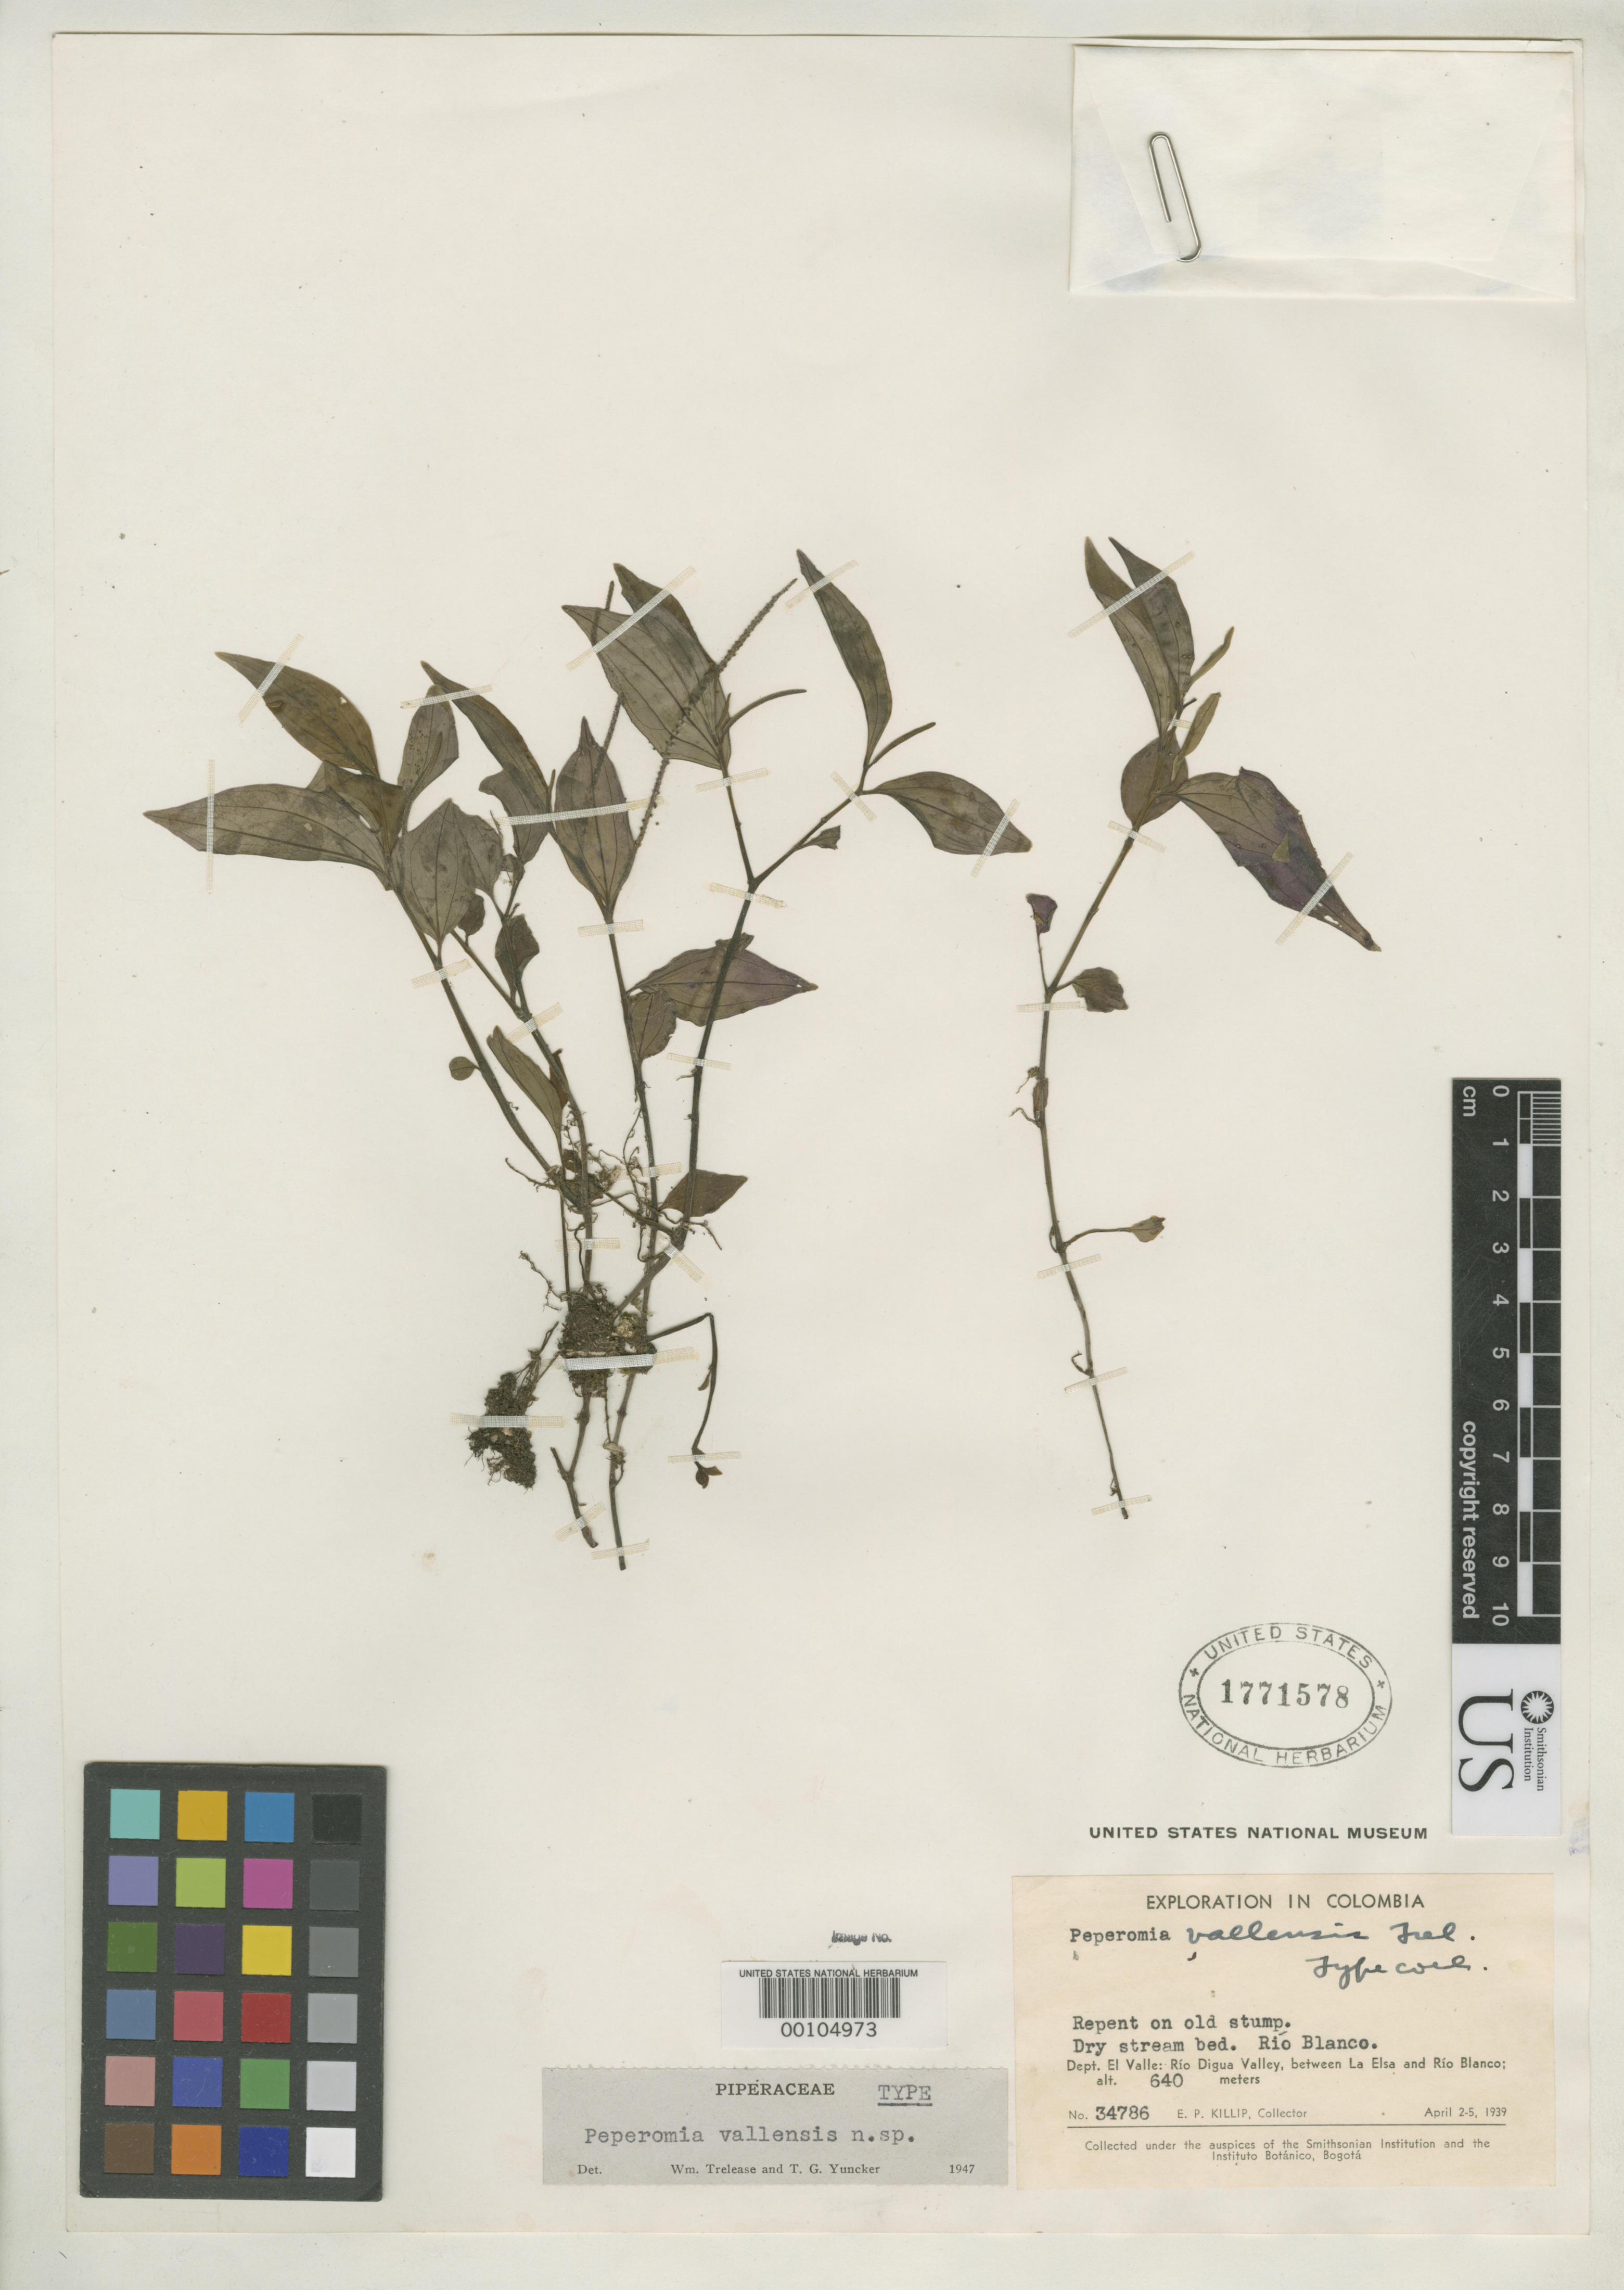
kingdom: Plantae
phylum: Tracheophyta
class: Magnoliopsida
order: Piperales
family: Piperaceae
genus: Peperomia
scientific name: Peperomia vallensis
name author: Trel. & Yunck.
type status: Holotype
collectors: E. P. Killip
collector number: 34786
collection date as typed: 02 Apr 1929 to 05 Apr 1929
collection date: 1929-04-02/1929-04-05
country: Colombia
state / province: Valle del Cauca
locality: Rio Digua Valley, between Rio Elsa and Rio Blanco.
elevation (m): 640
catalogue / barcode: US 1771578